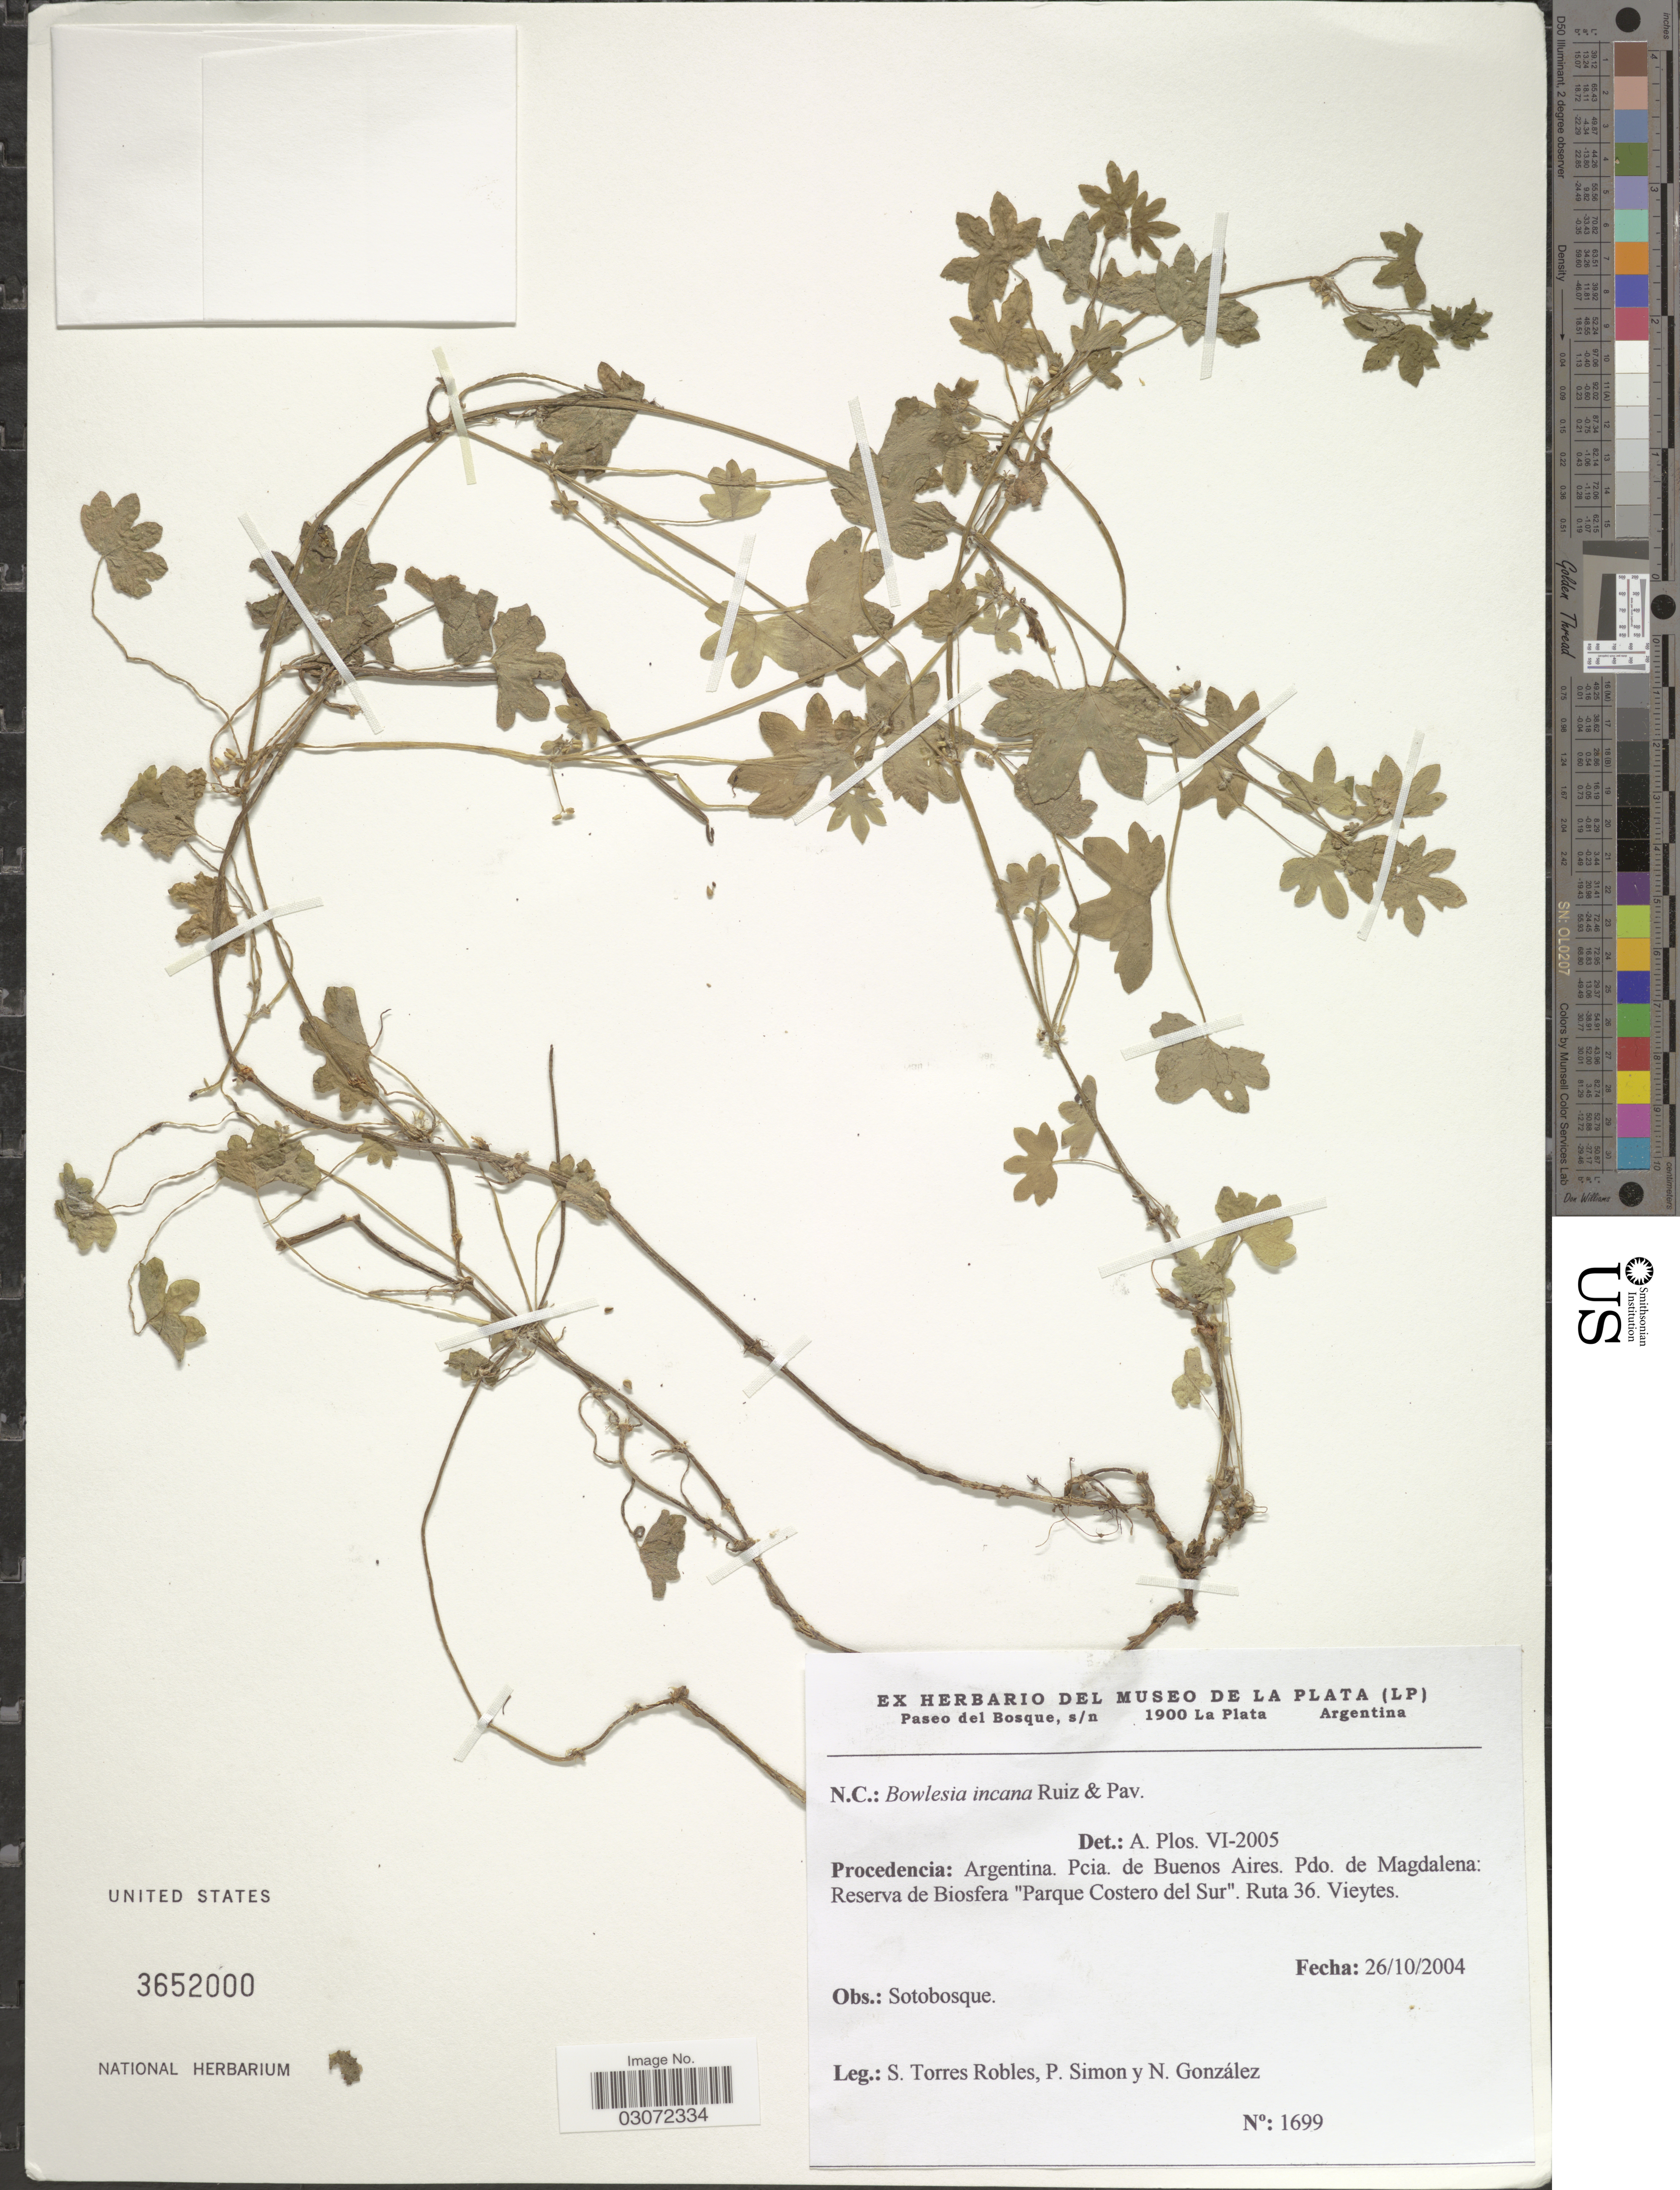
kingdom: Plantae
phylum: Tracheophyta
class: Magnoliopsida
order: Apiales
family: Apiaceae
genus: Bowlesia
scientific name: Bowlesia incana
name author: Ruiz & Pav.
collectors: S. Torres Robles, P. Simon & N. Gonzalez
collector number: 1699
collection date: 2004-10-26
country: Argentina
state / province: Buenos Aires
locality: Pcia. de Buenos Aires. Pdo. de Magdalena: Reserva de Biosfera "Parque Costero del Sur". Ruta 36. Vieytas.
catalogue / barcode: US 3652000